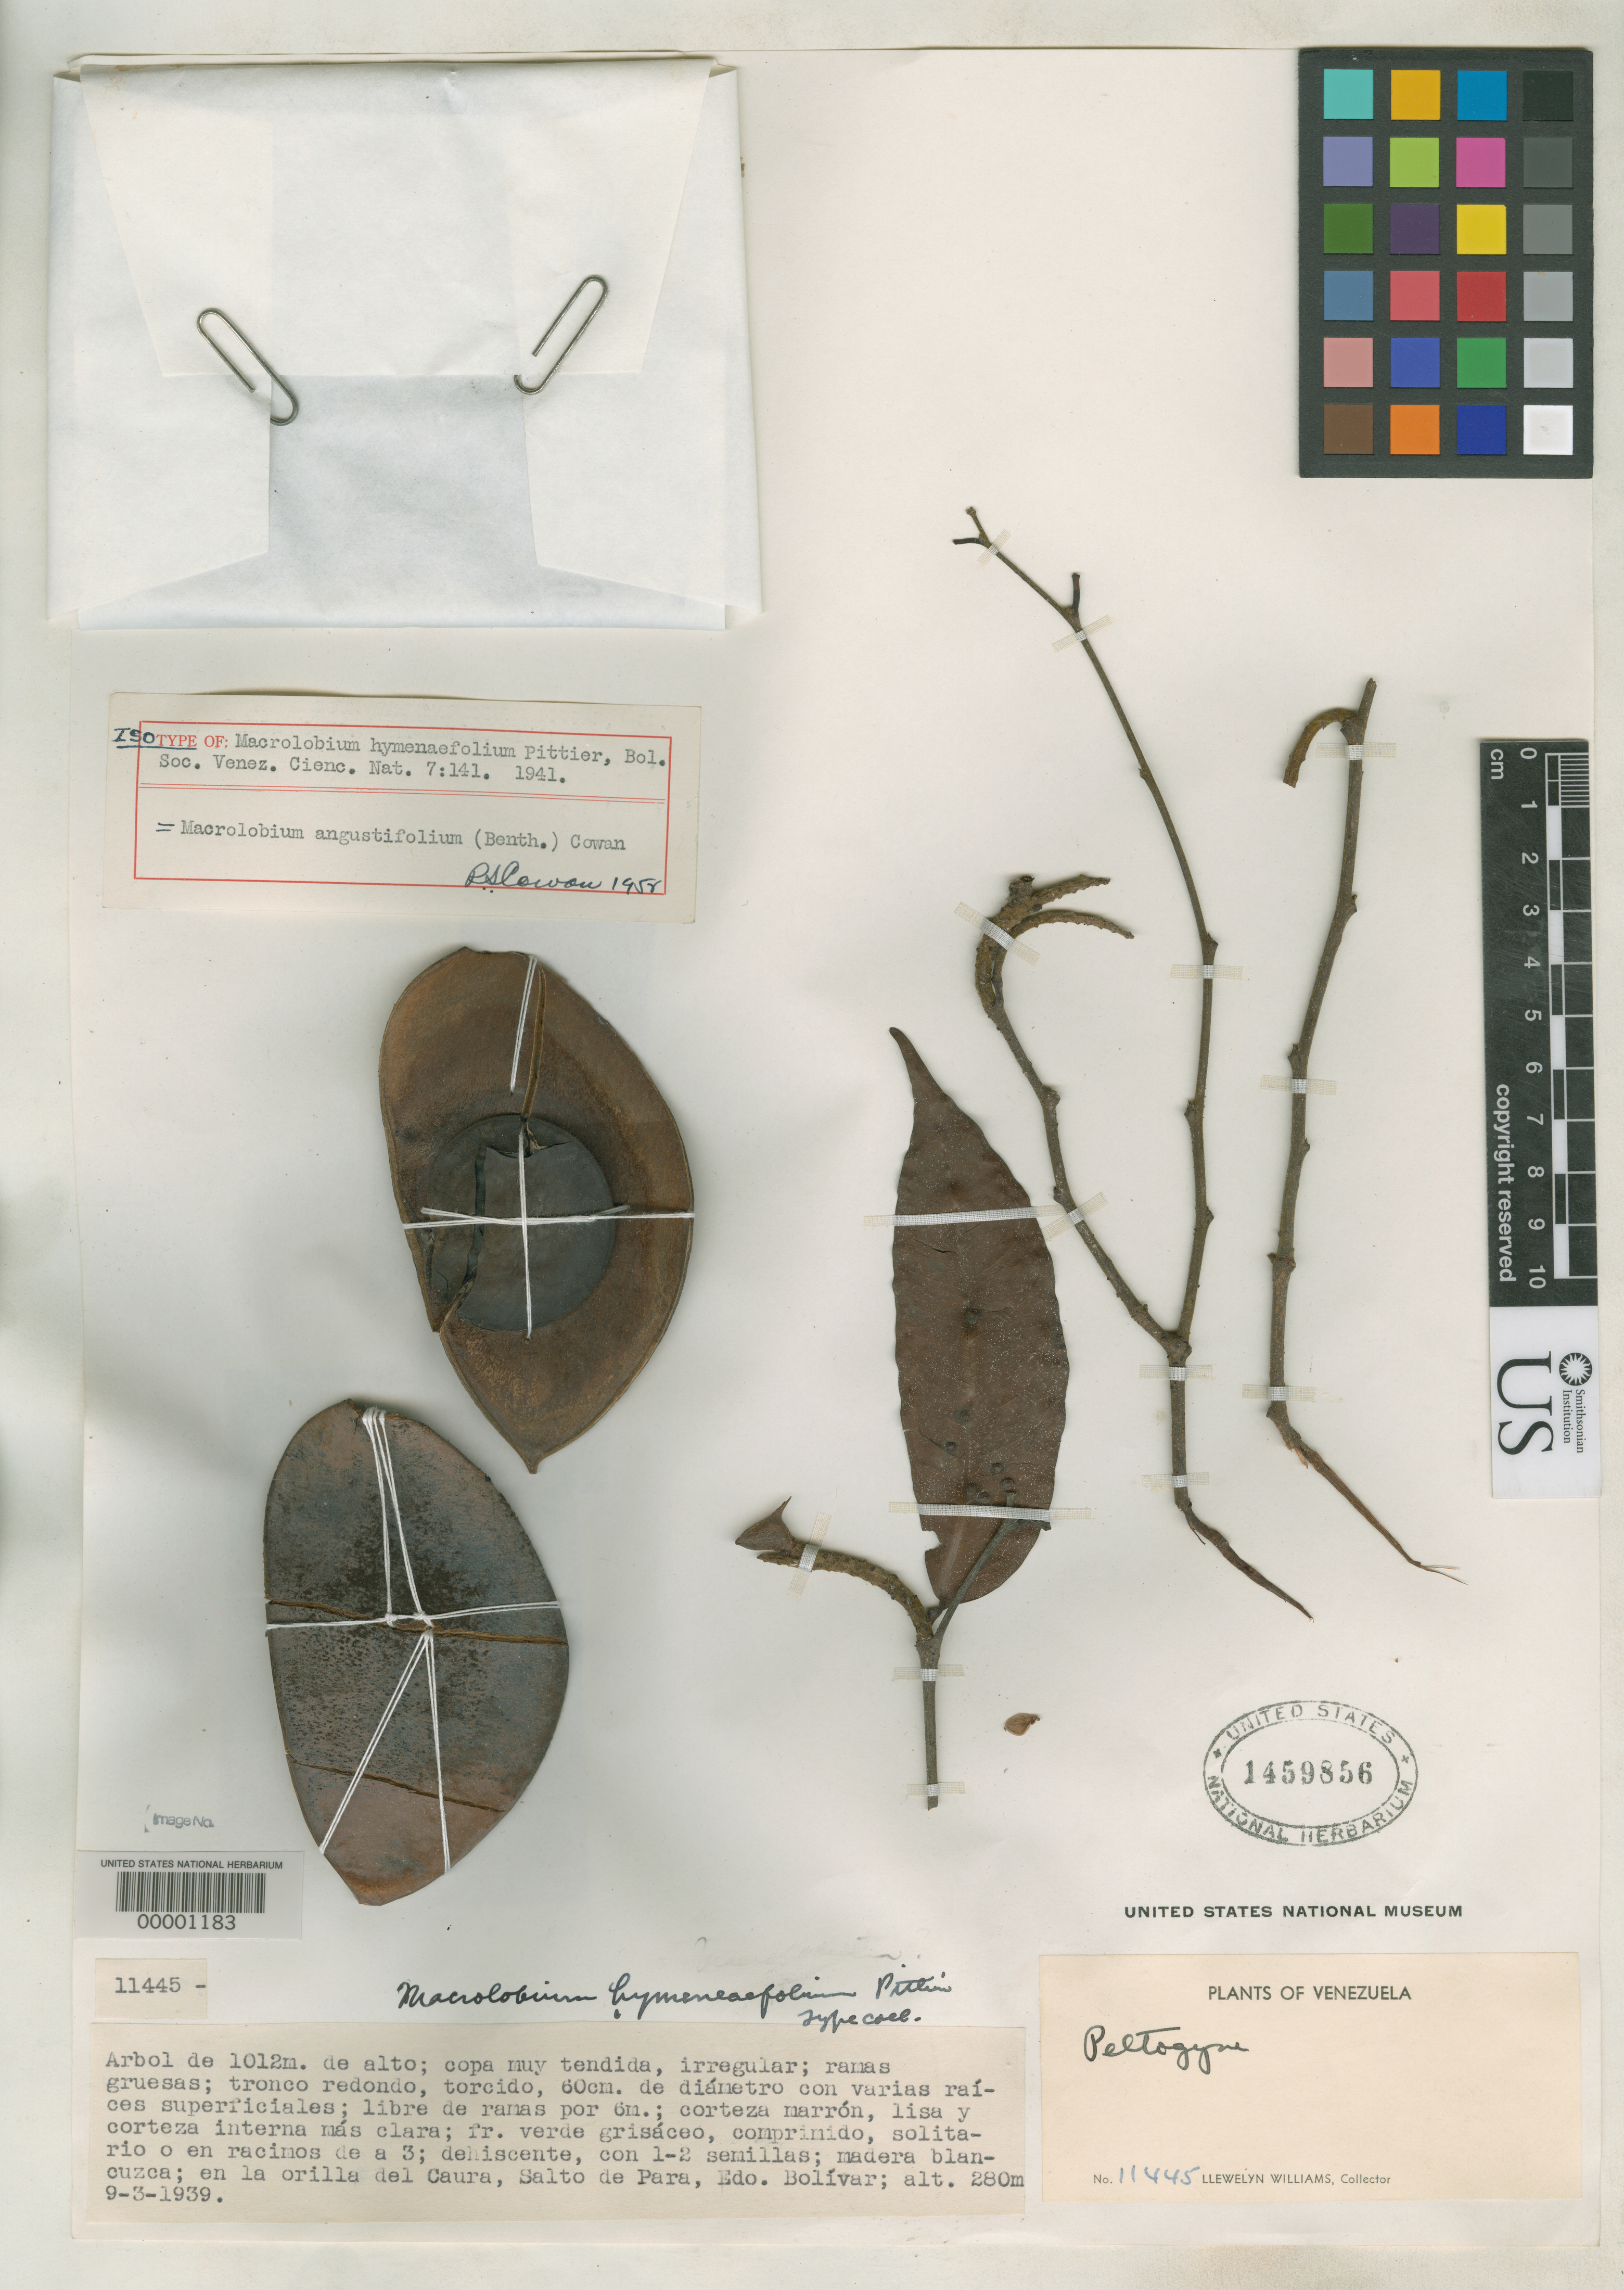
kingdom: Plantae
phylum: Tracheophyta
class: Magnoliopsida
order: Fabales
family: Fabaceae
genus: Macrolobium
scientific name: Macrolobium hymeneifolium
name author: Pittier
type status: Isotype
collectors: Ll. Williams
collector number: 11445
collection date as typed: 1939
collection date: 1939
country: Venezuela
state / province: Bolivar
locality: Salto de Para.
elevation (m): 280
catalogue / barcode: US 1459856